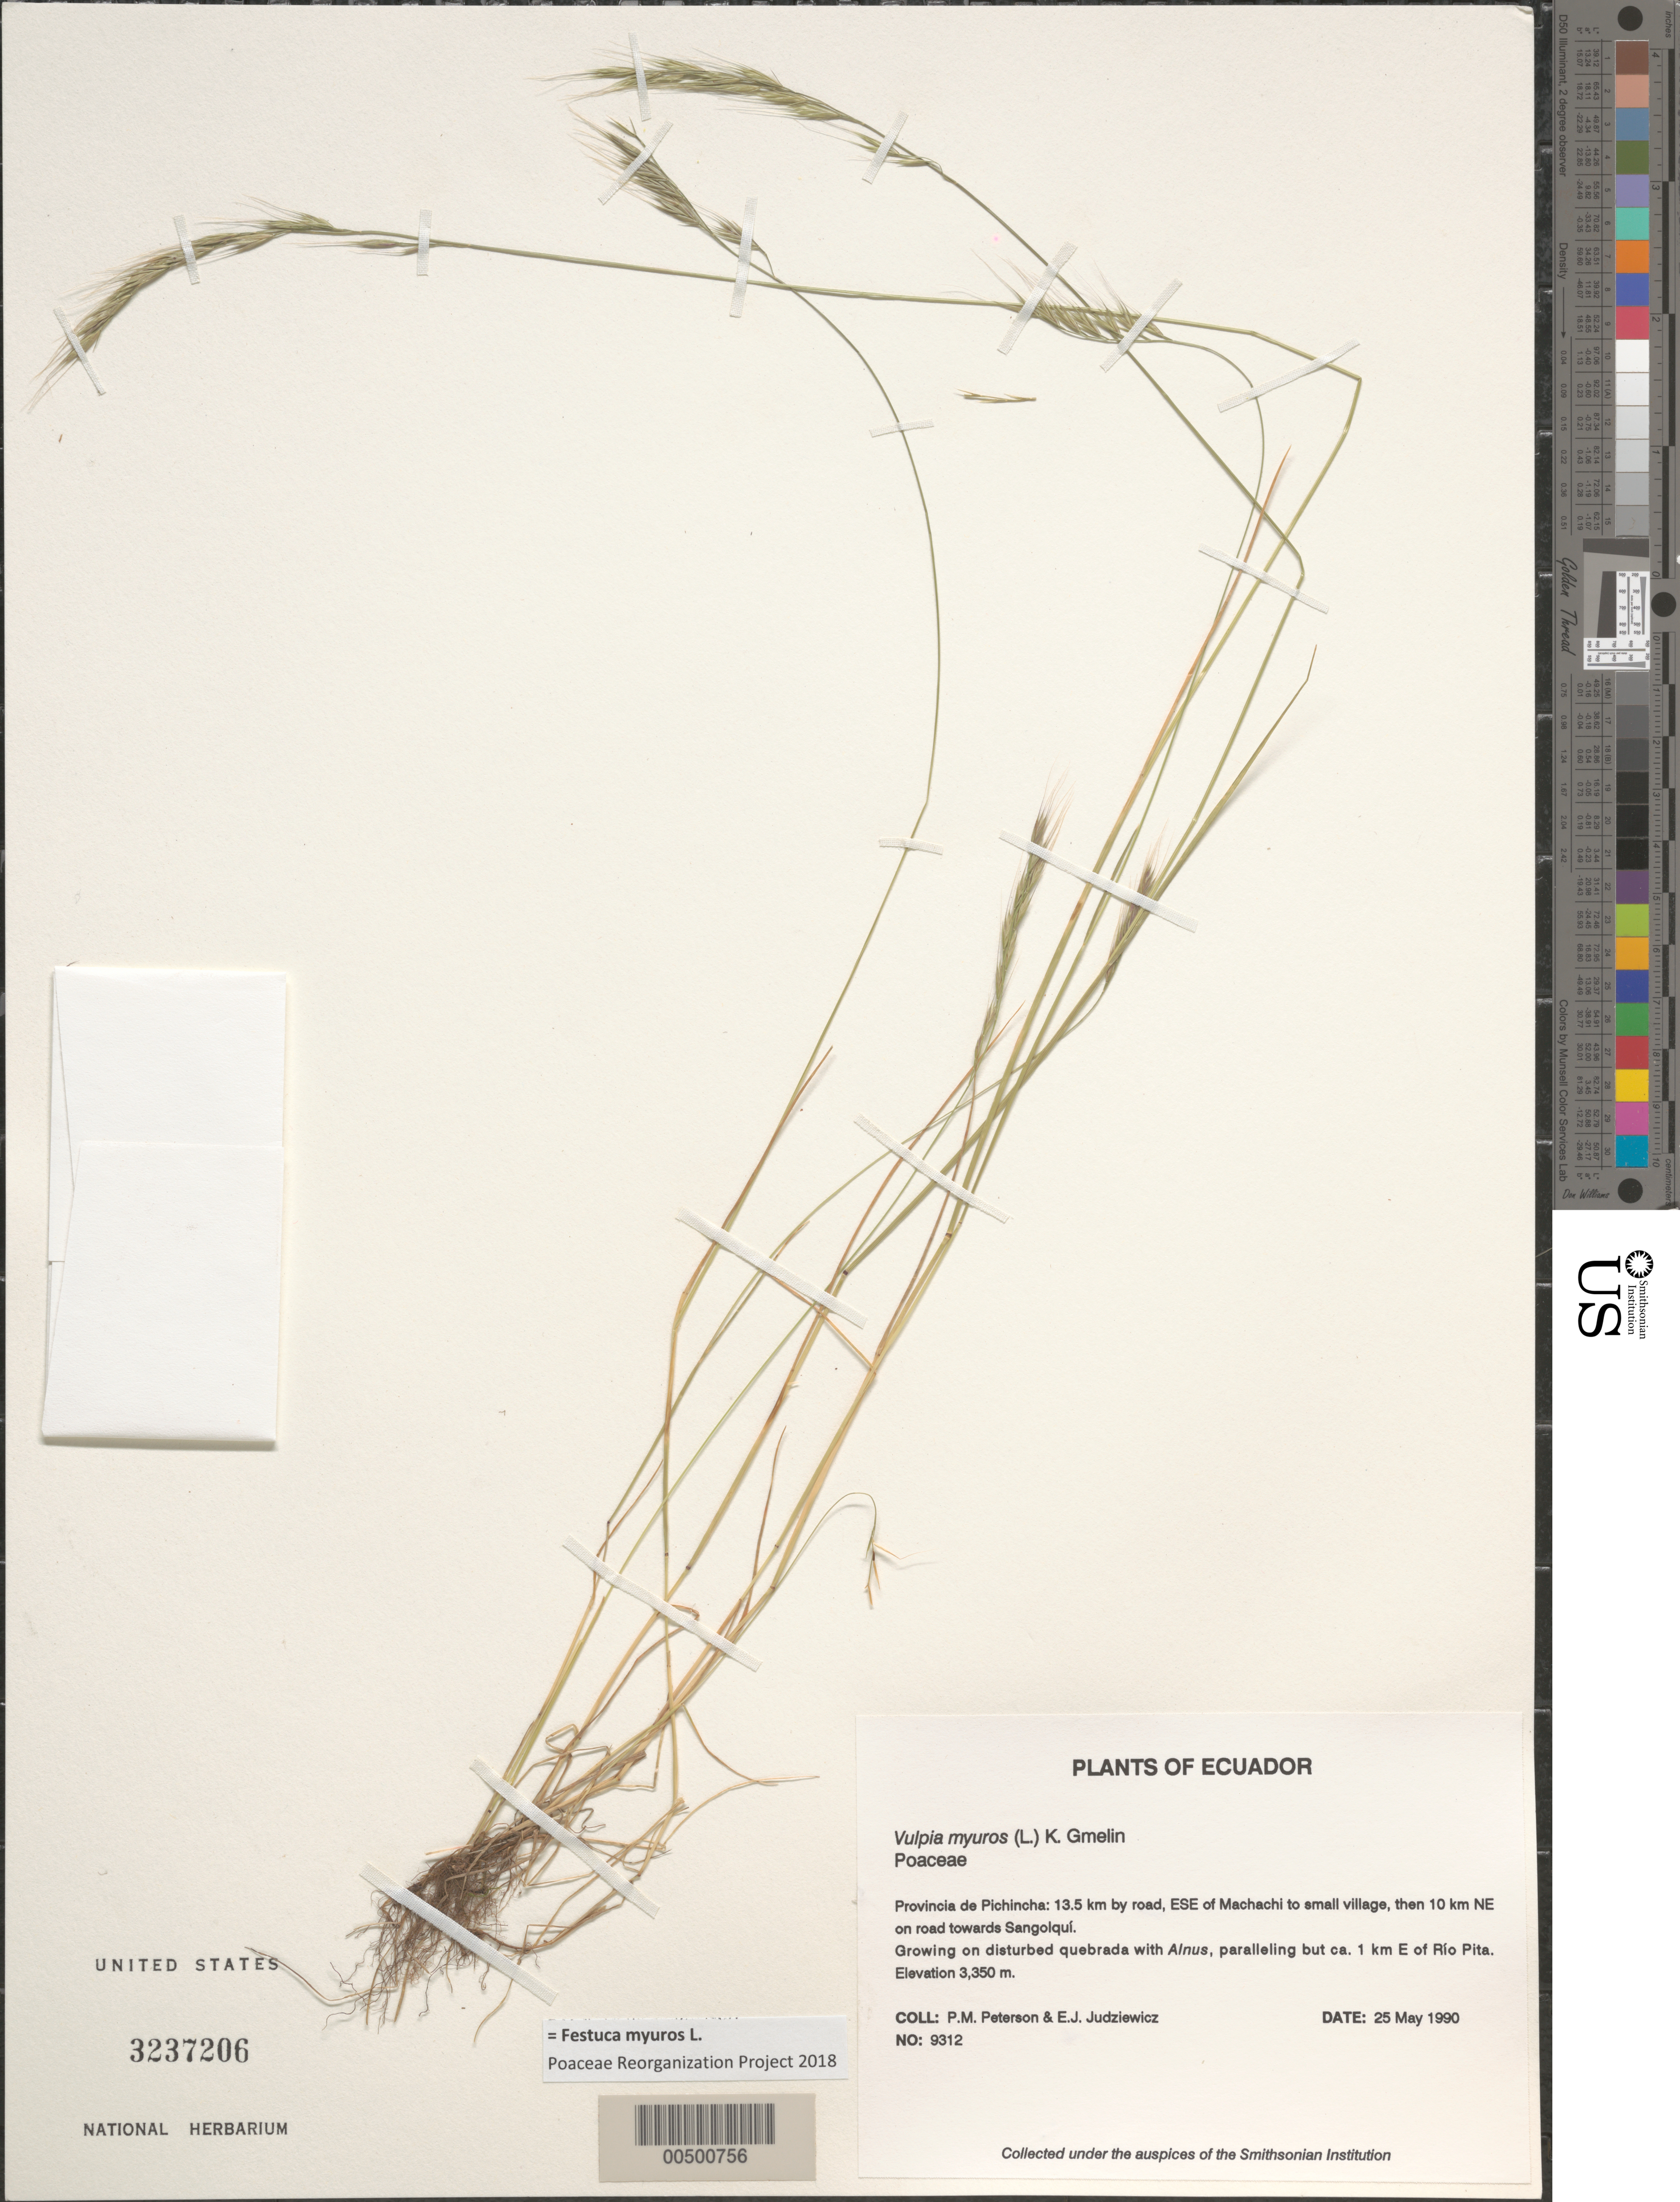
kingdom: Plantae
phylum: Tracheophyta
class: Liliopsida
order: Poales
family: Poaceae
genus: Festuca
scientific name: Festuca myuros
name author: L.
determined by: Poaceae Reorganization Project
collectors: P. M. Peterson & E. J. Judziewicz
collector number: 09312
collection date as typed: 25 May 1990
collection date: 1990-05-25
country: Ecuador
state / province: Pichincha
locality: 13.5 km by road, ESE of Machachi to small Village, then 10 km NEon road towards Sangolquí.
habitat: Growing on disturbed quebrada with Alnus, paralleling but ca. 1 km E of Río Pita.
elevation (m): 3350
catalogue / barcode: US 3237206